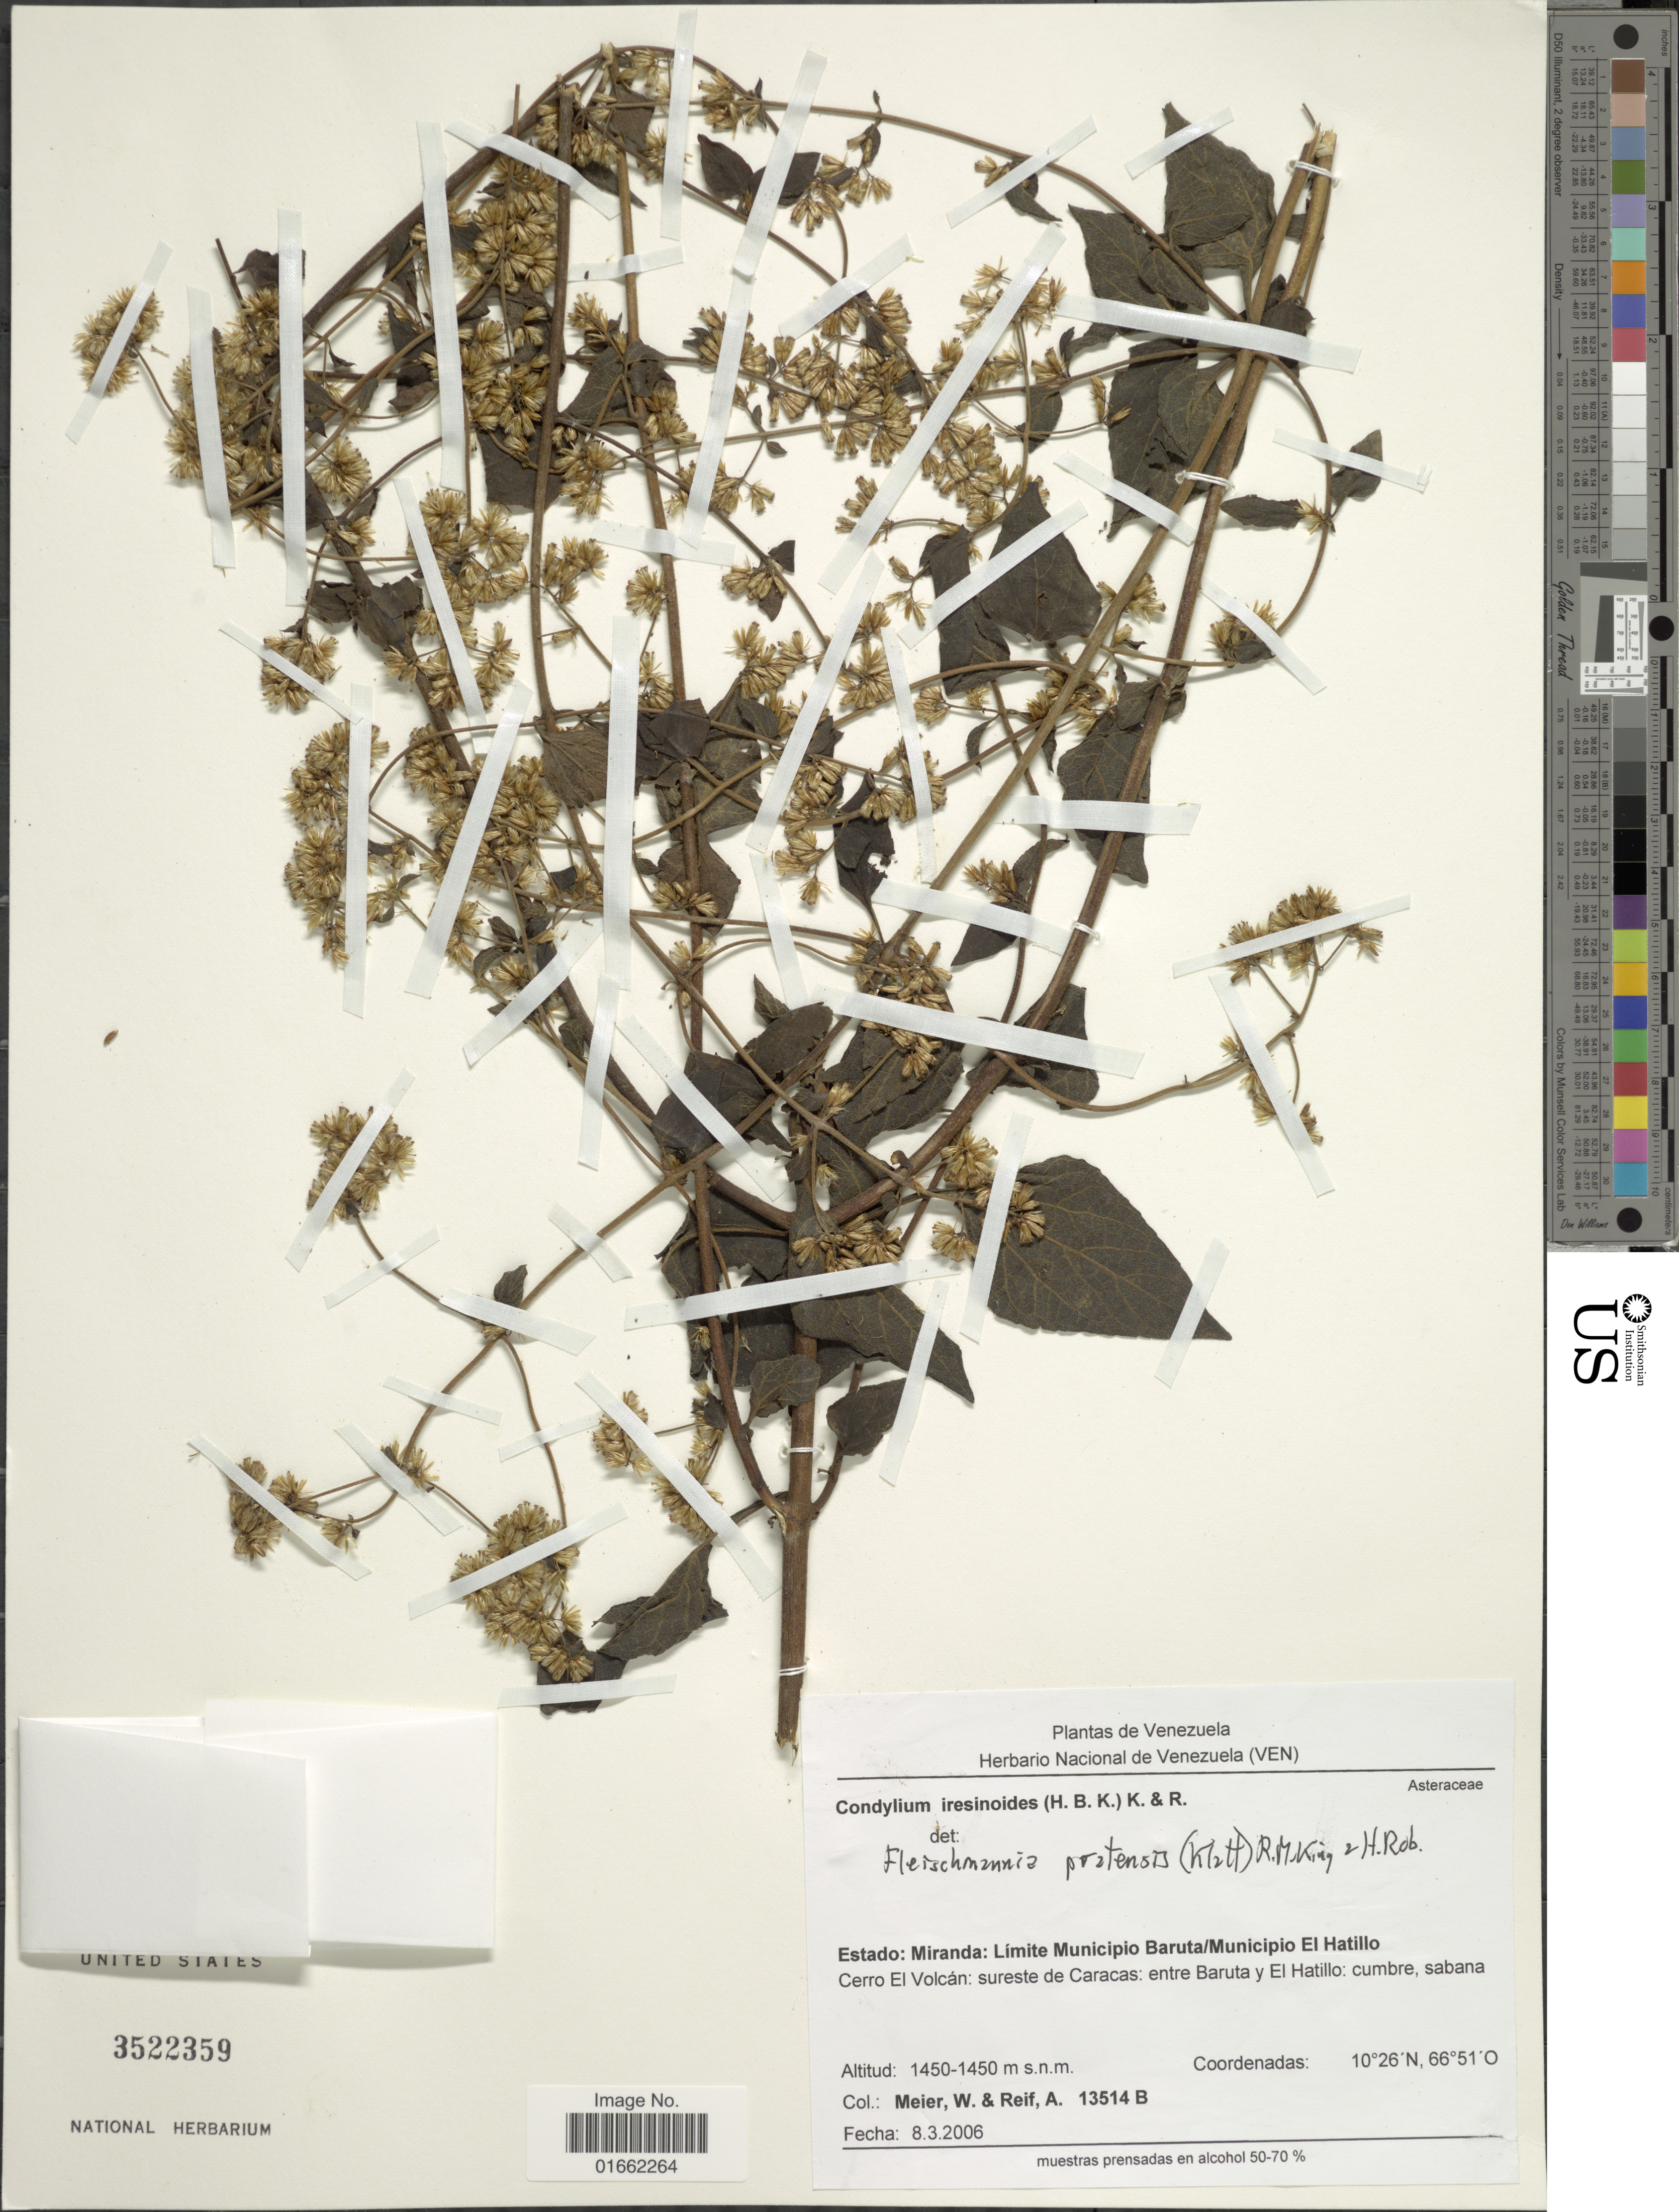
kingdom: Plantae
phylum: Tracheophyta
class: Magnoliopsida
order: Asterales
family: Asteraceae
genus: Fleischmannia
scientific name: Fleischmannia pratensis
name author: (Klatt) R.M. King & H. Rob.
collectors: W. Meier & A. Reif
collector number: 13514B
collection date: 2006-03-08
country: Venezuela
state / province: Miranda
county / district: Baruta / El Hatillo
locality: Cerro El Volcán: sureste de Caracas: entre Baruta y El Hatillo: cumbre, sabana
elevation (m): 1450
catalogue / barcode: US 3522359